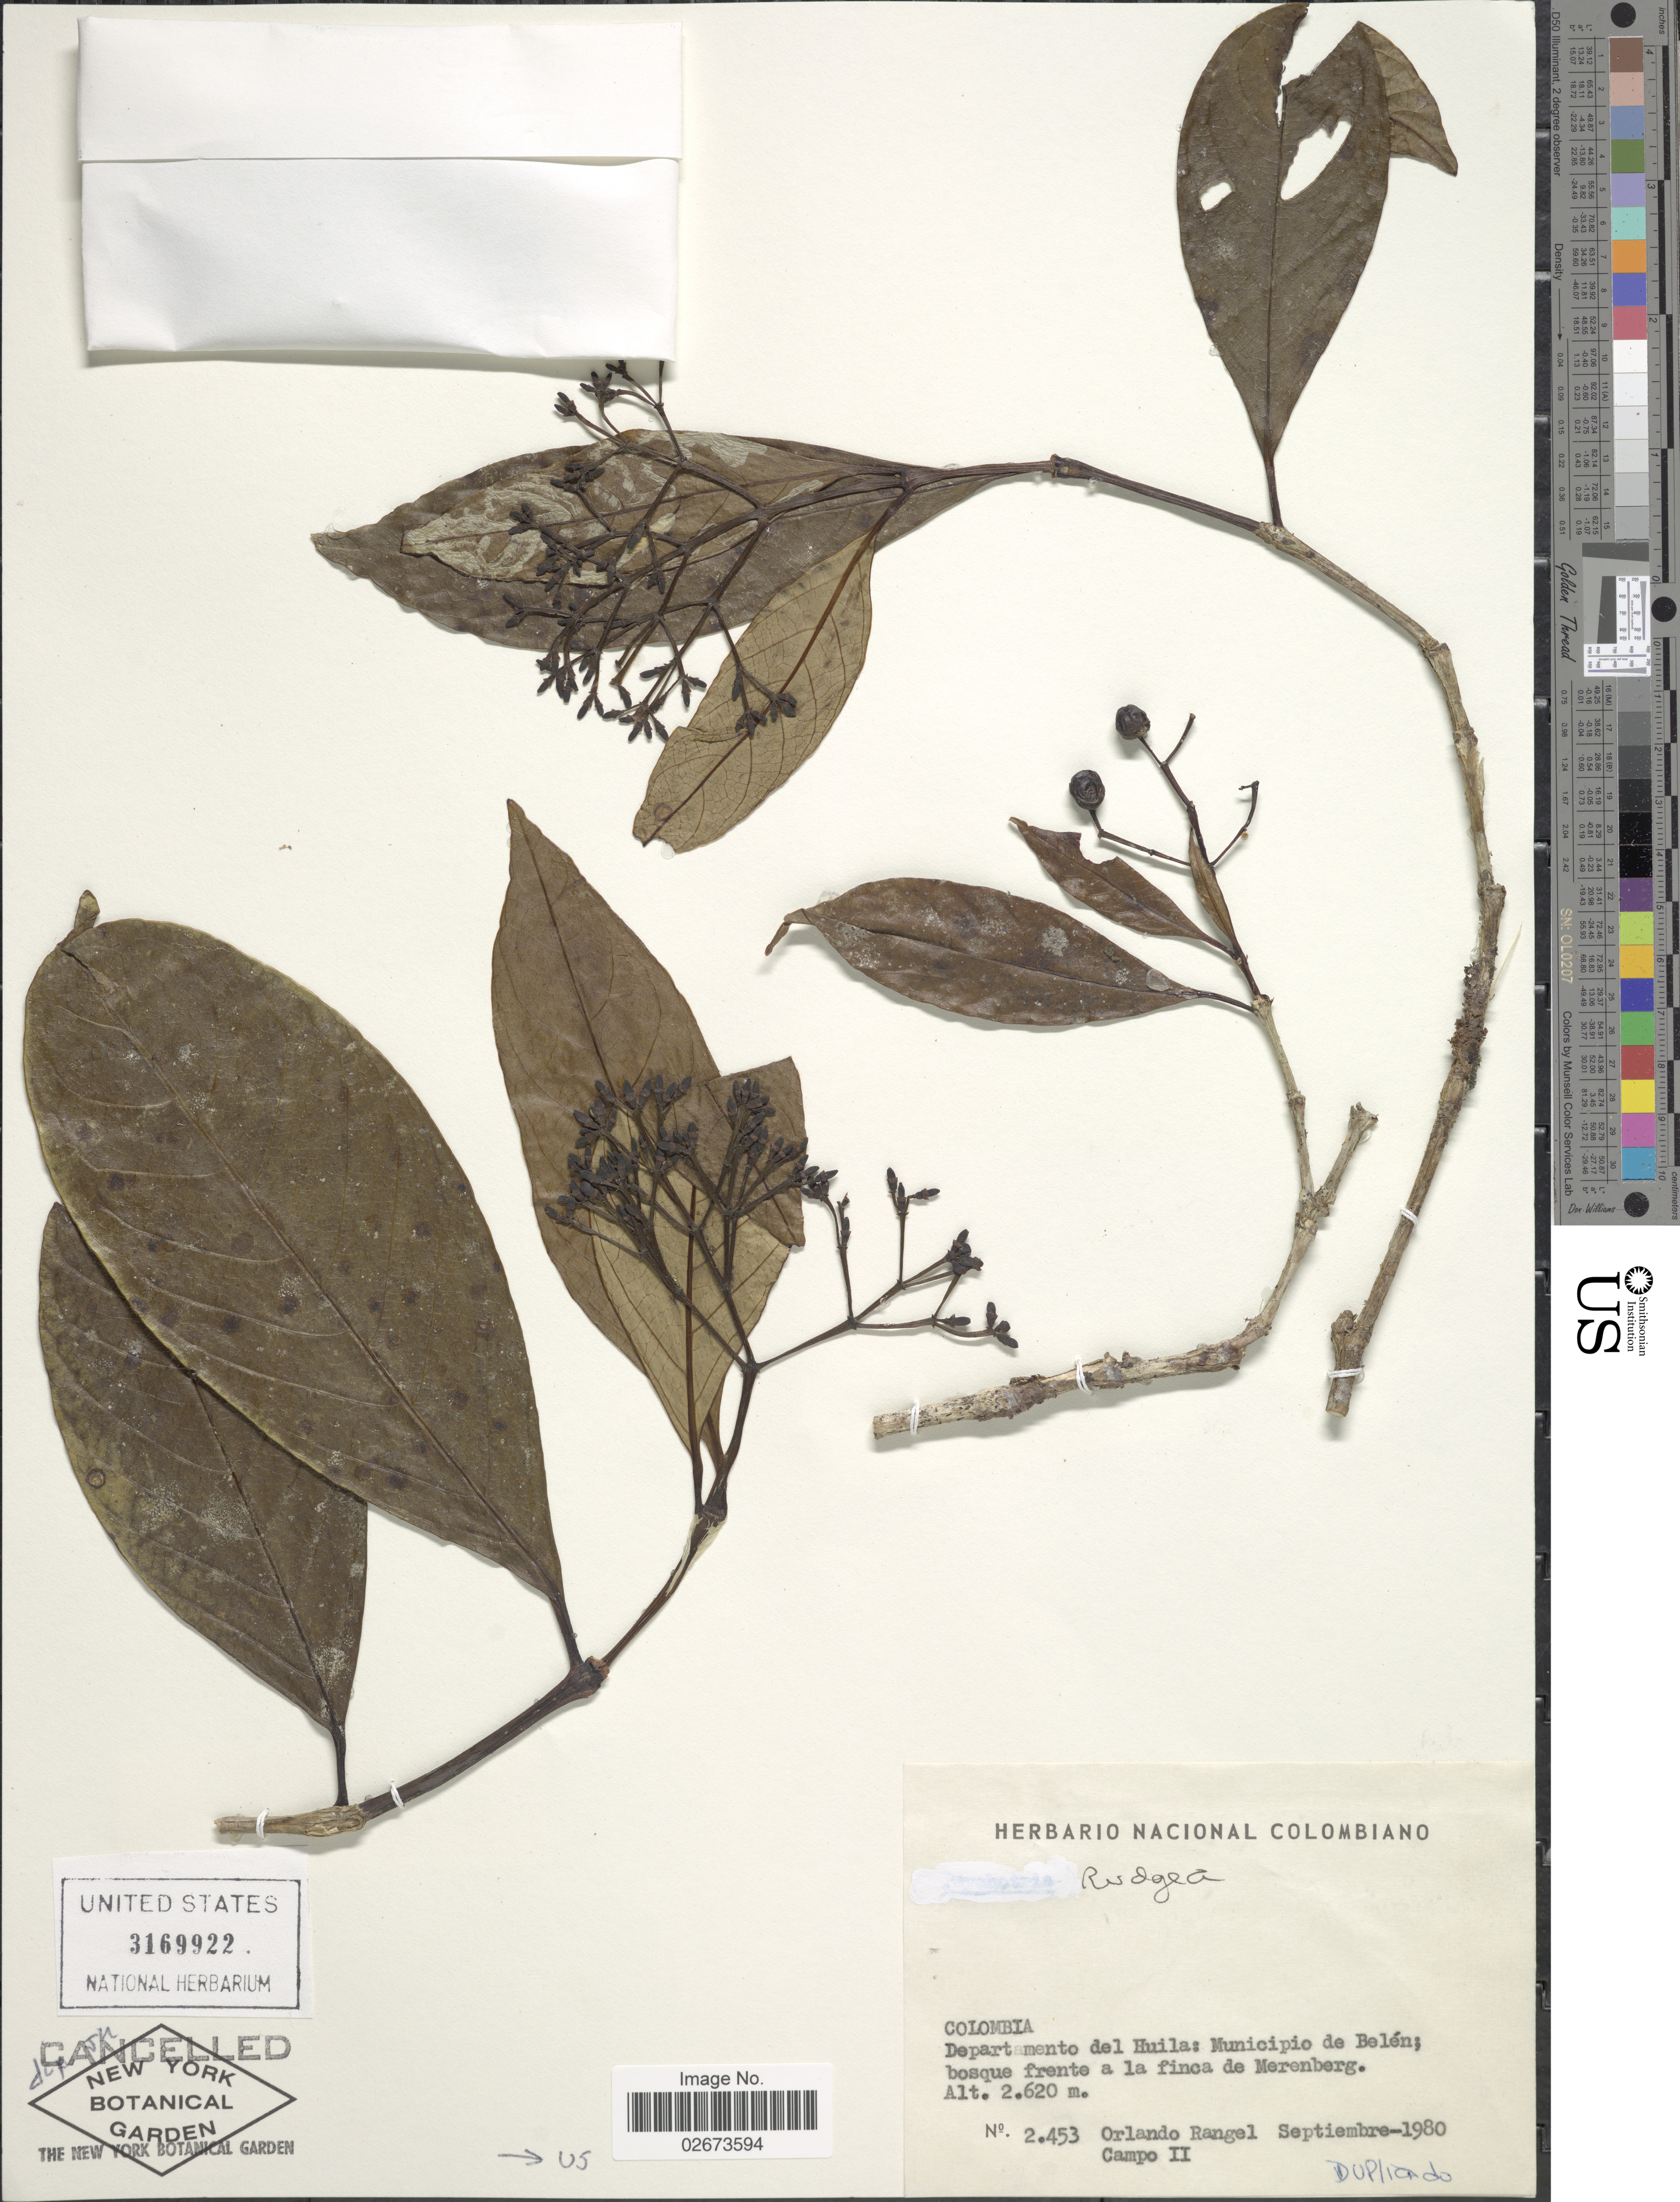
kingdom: Plantae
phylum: Tracheophyta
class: Magnoliopsida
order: Gentianales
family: Rubiaceae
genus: Rudgea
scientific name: Rudgea sp.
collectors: O. Rangel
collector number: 2453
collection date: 1980-09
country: Colombia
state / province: Huila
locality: Departamento del Huila: Municipio de Belen, bosque frente a la finca de Merenberg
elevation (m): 2620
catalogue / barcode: US 3169922